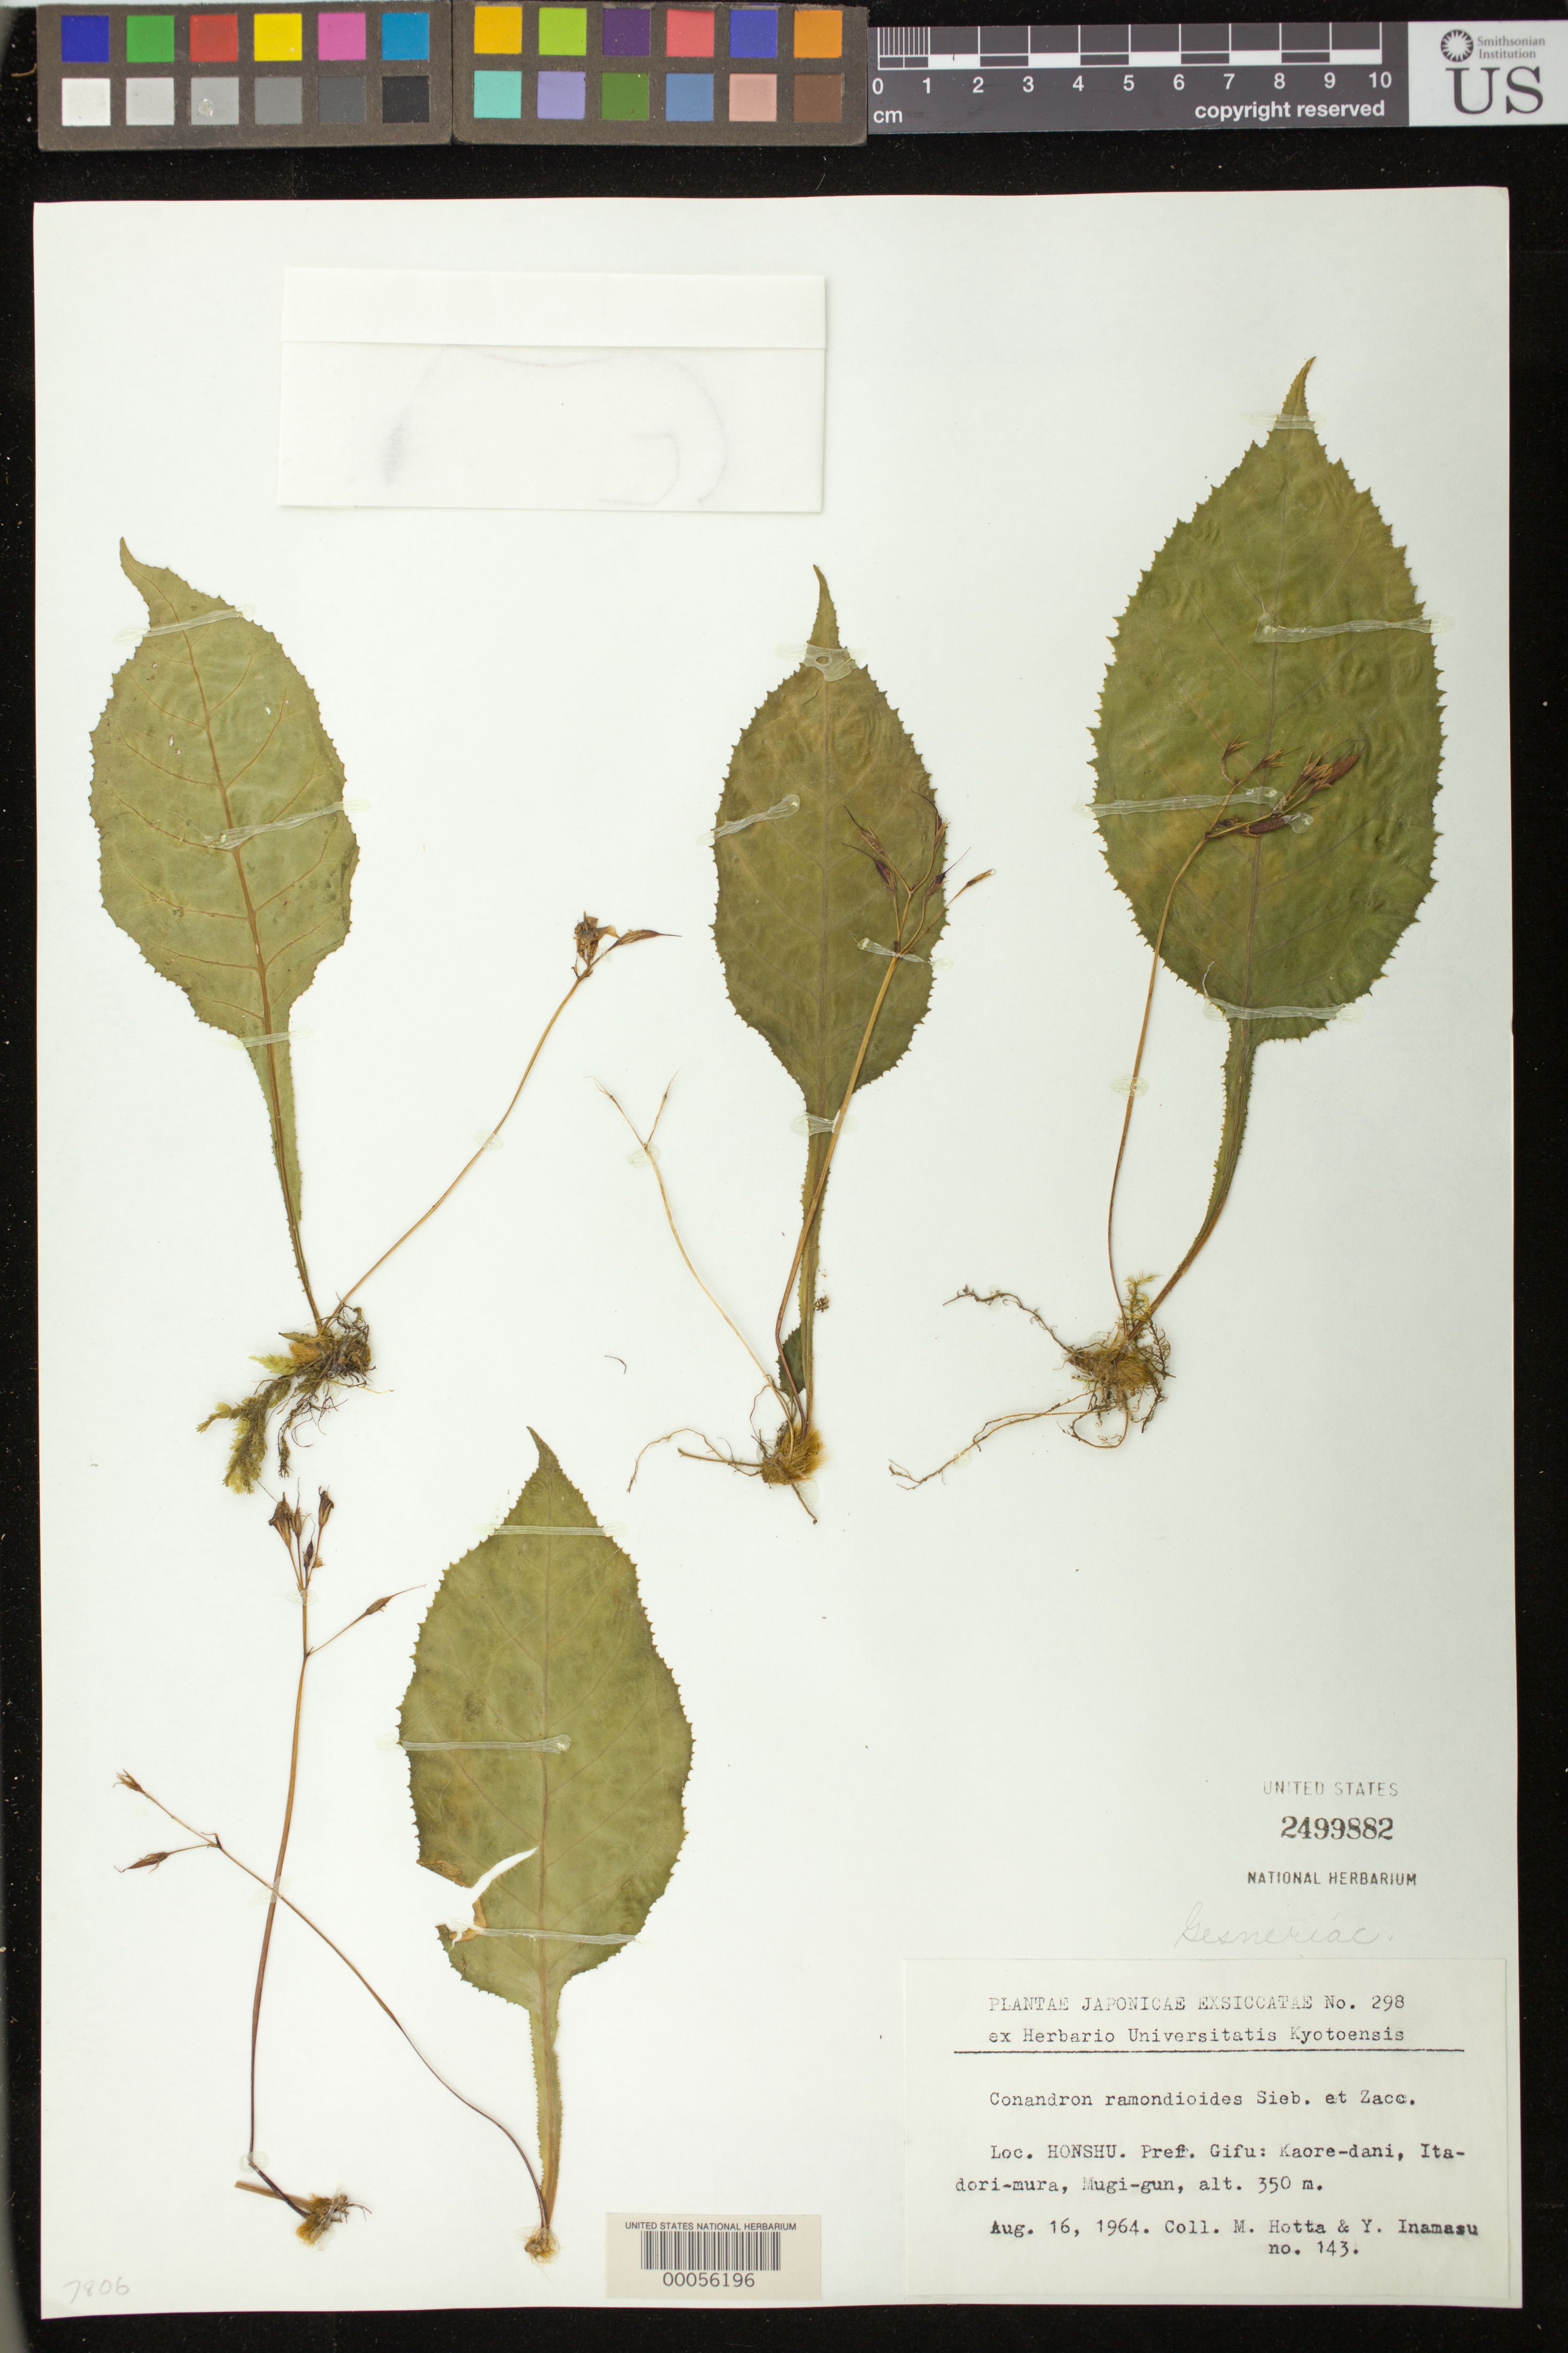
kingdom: Plantae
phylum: Tracheophyta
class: Magnoliopsida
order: Lamiales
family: Gesneriaceae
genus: Conandron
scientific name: Conandron ramondioides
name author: Siebold & Zucc.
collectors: M. Hotta & Y. Inamasu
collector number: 143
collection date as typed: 16 Aug 1964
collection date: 1964-08-16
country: Japan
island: Honshu I.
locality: Gifu, Kaore-dani, itadori-muri, mugi-gun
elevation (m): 350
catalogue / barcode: US 2499882